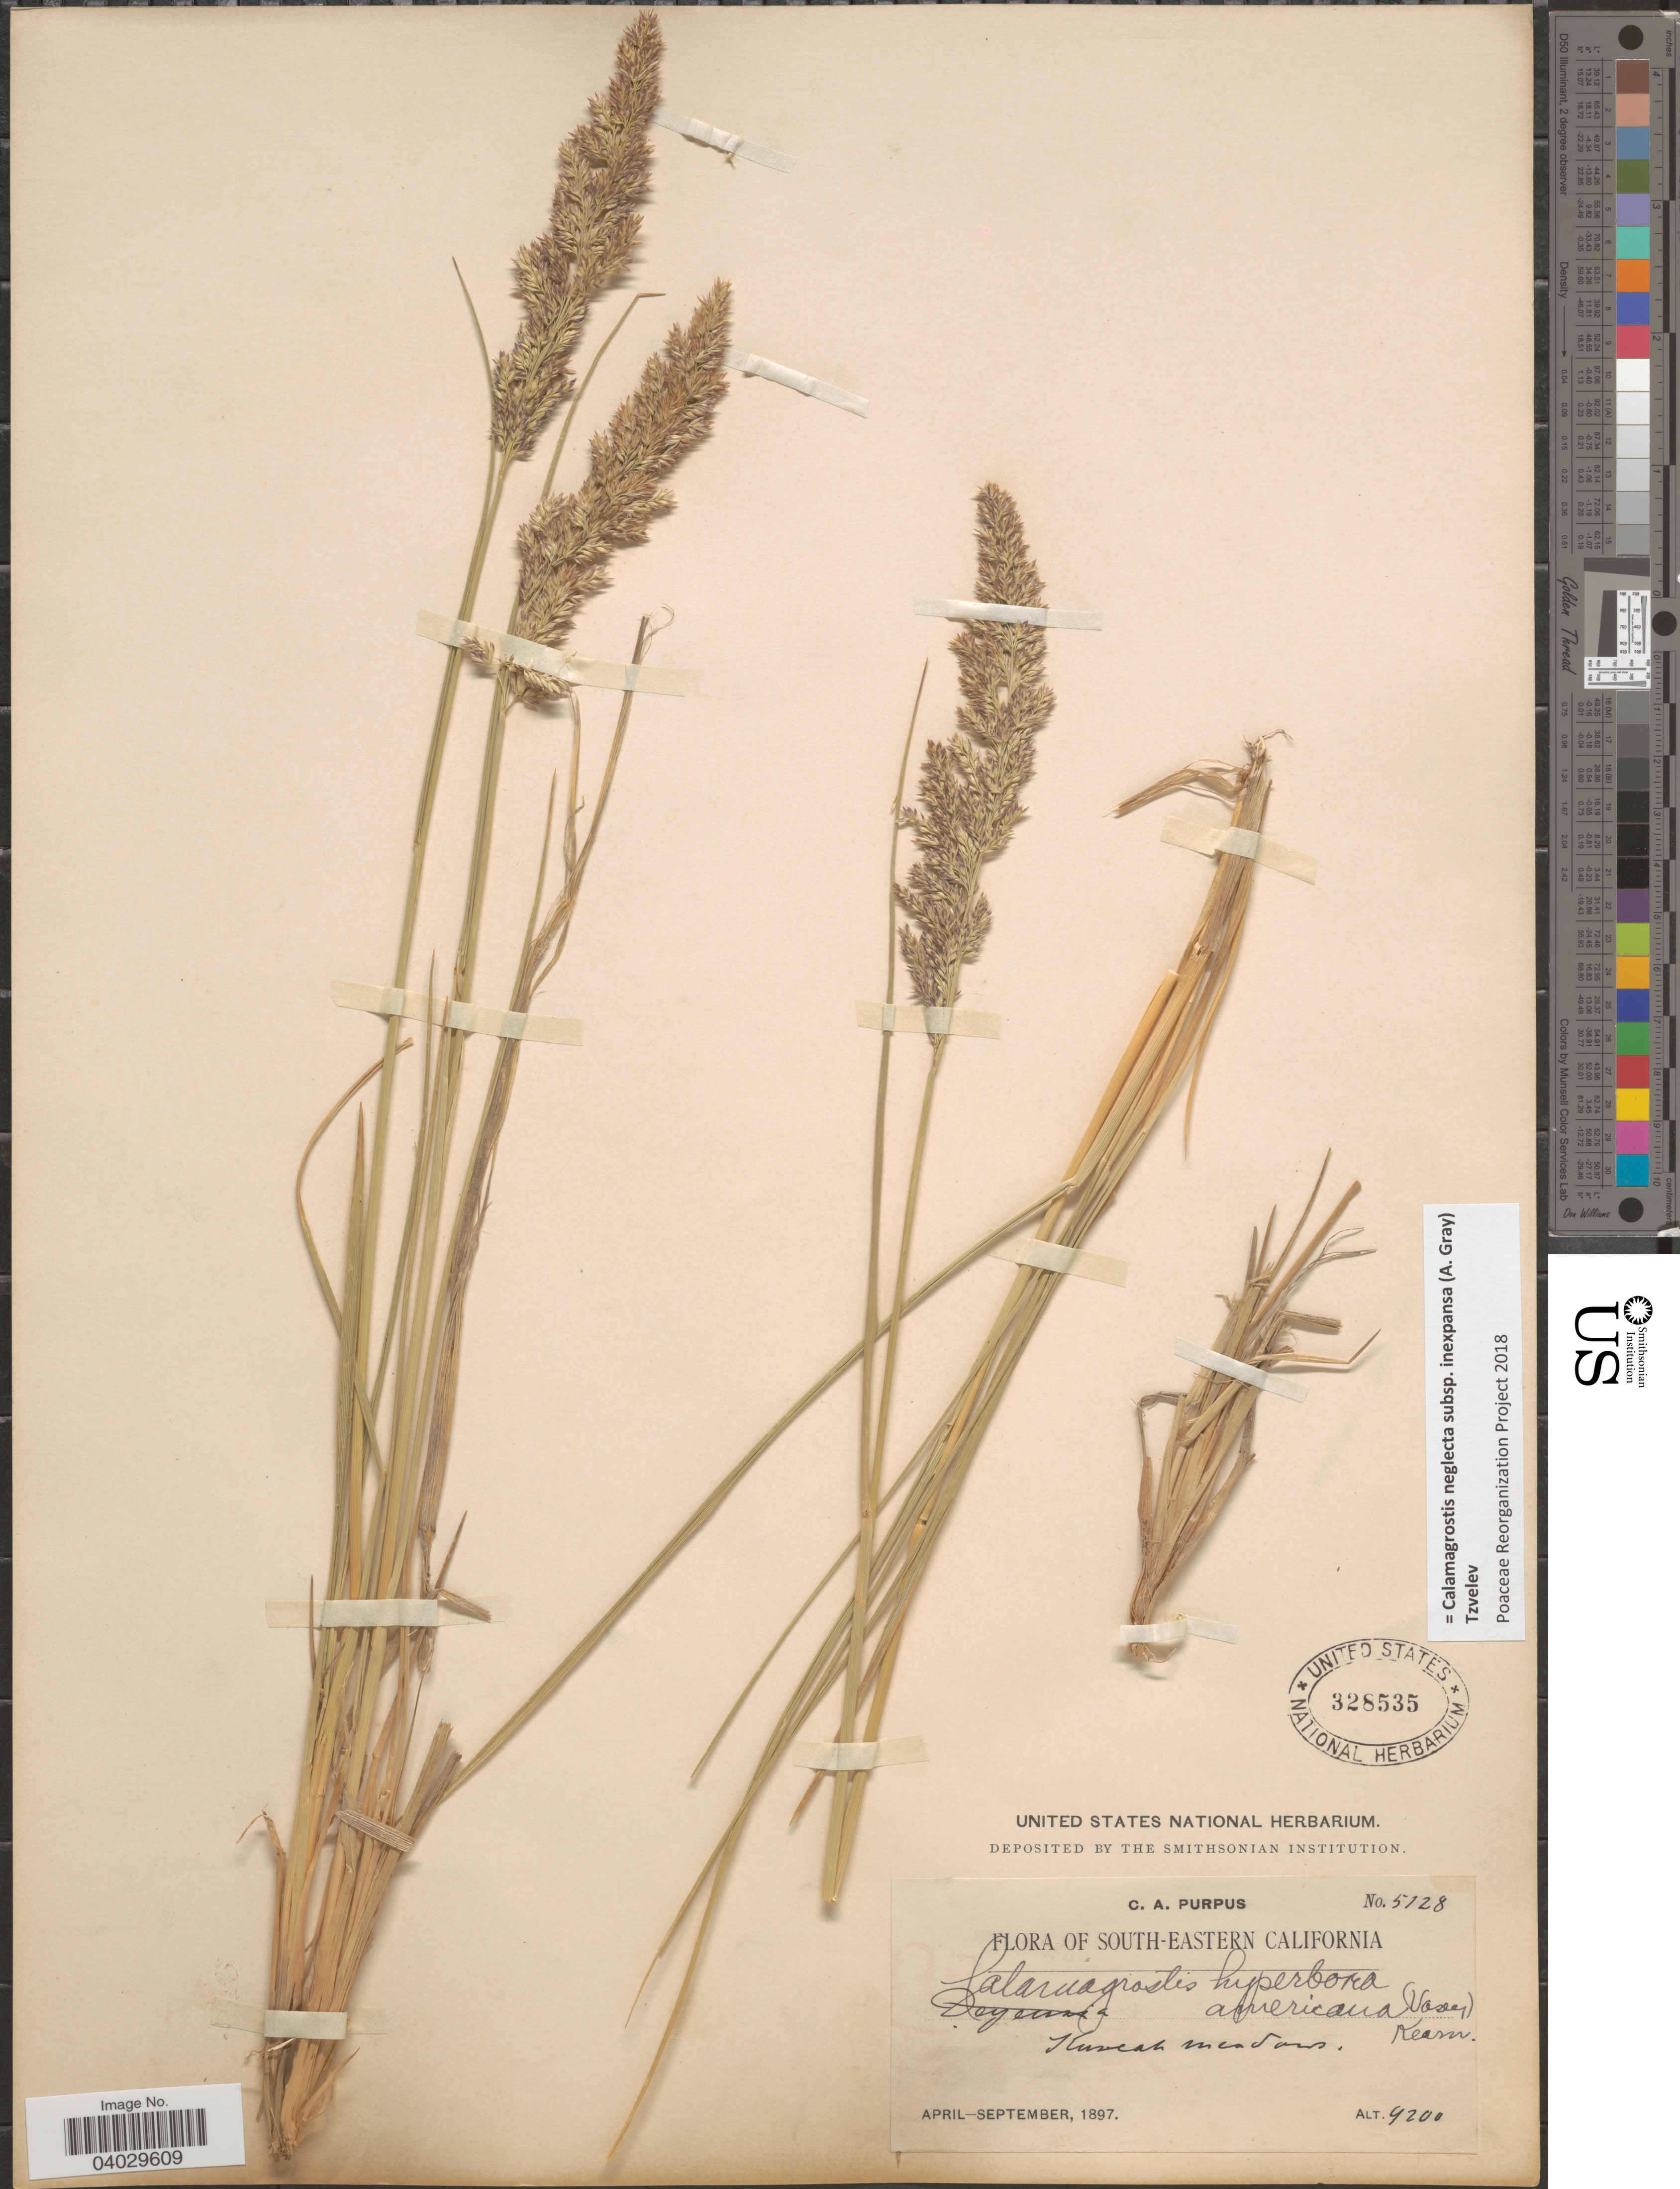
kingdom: Plantae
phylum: Tracheophyta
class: Liliopsida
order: Poales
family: Poaceae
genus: Calamagrostis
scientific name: Calamagrostis neglecta subsp. inexpansa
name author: (A. Gray) Tzvelev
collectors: C. A. Purpus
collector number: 5128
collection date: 1897-04/1897-09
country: United States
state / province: California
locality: South-Eastern California. Kaweah Meadows.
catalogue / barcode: US 328535